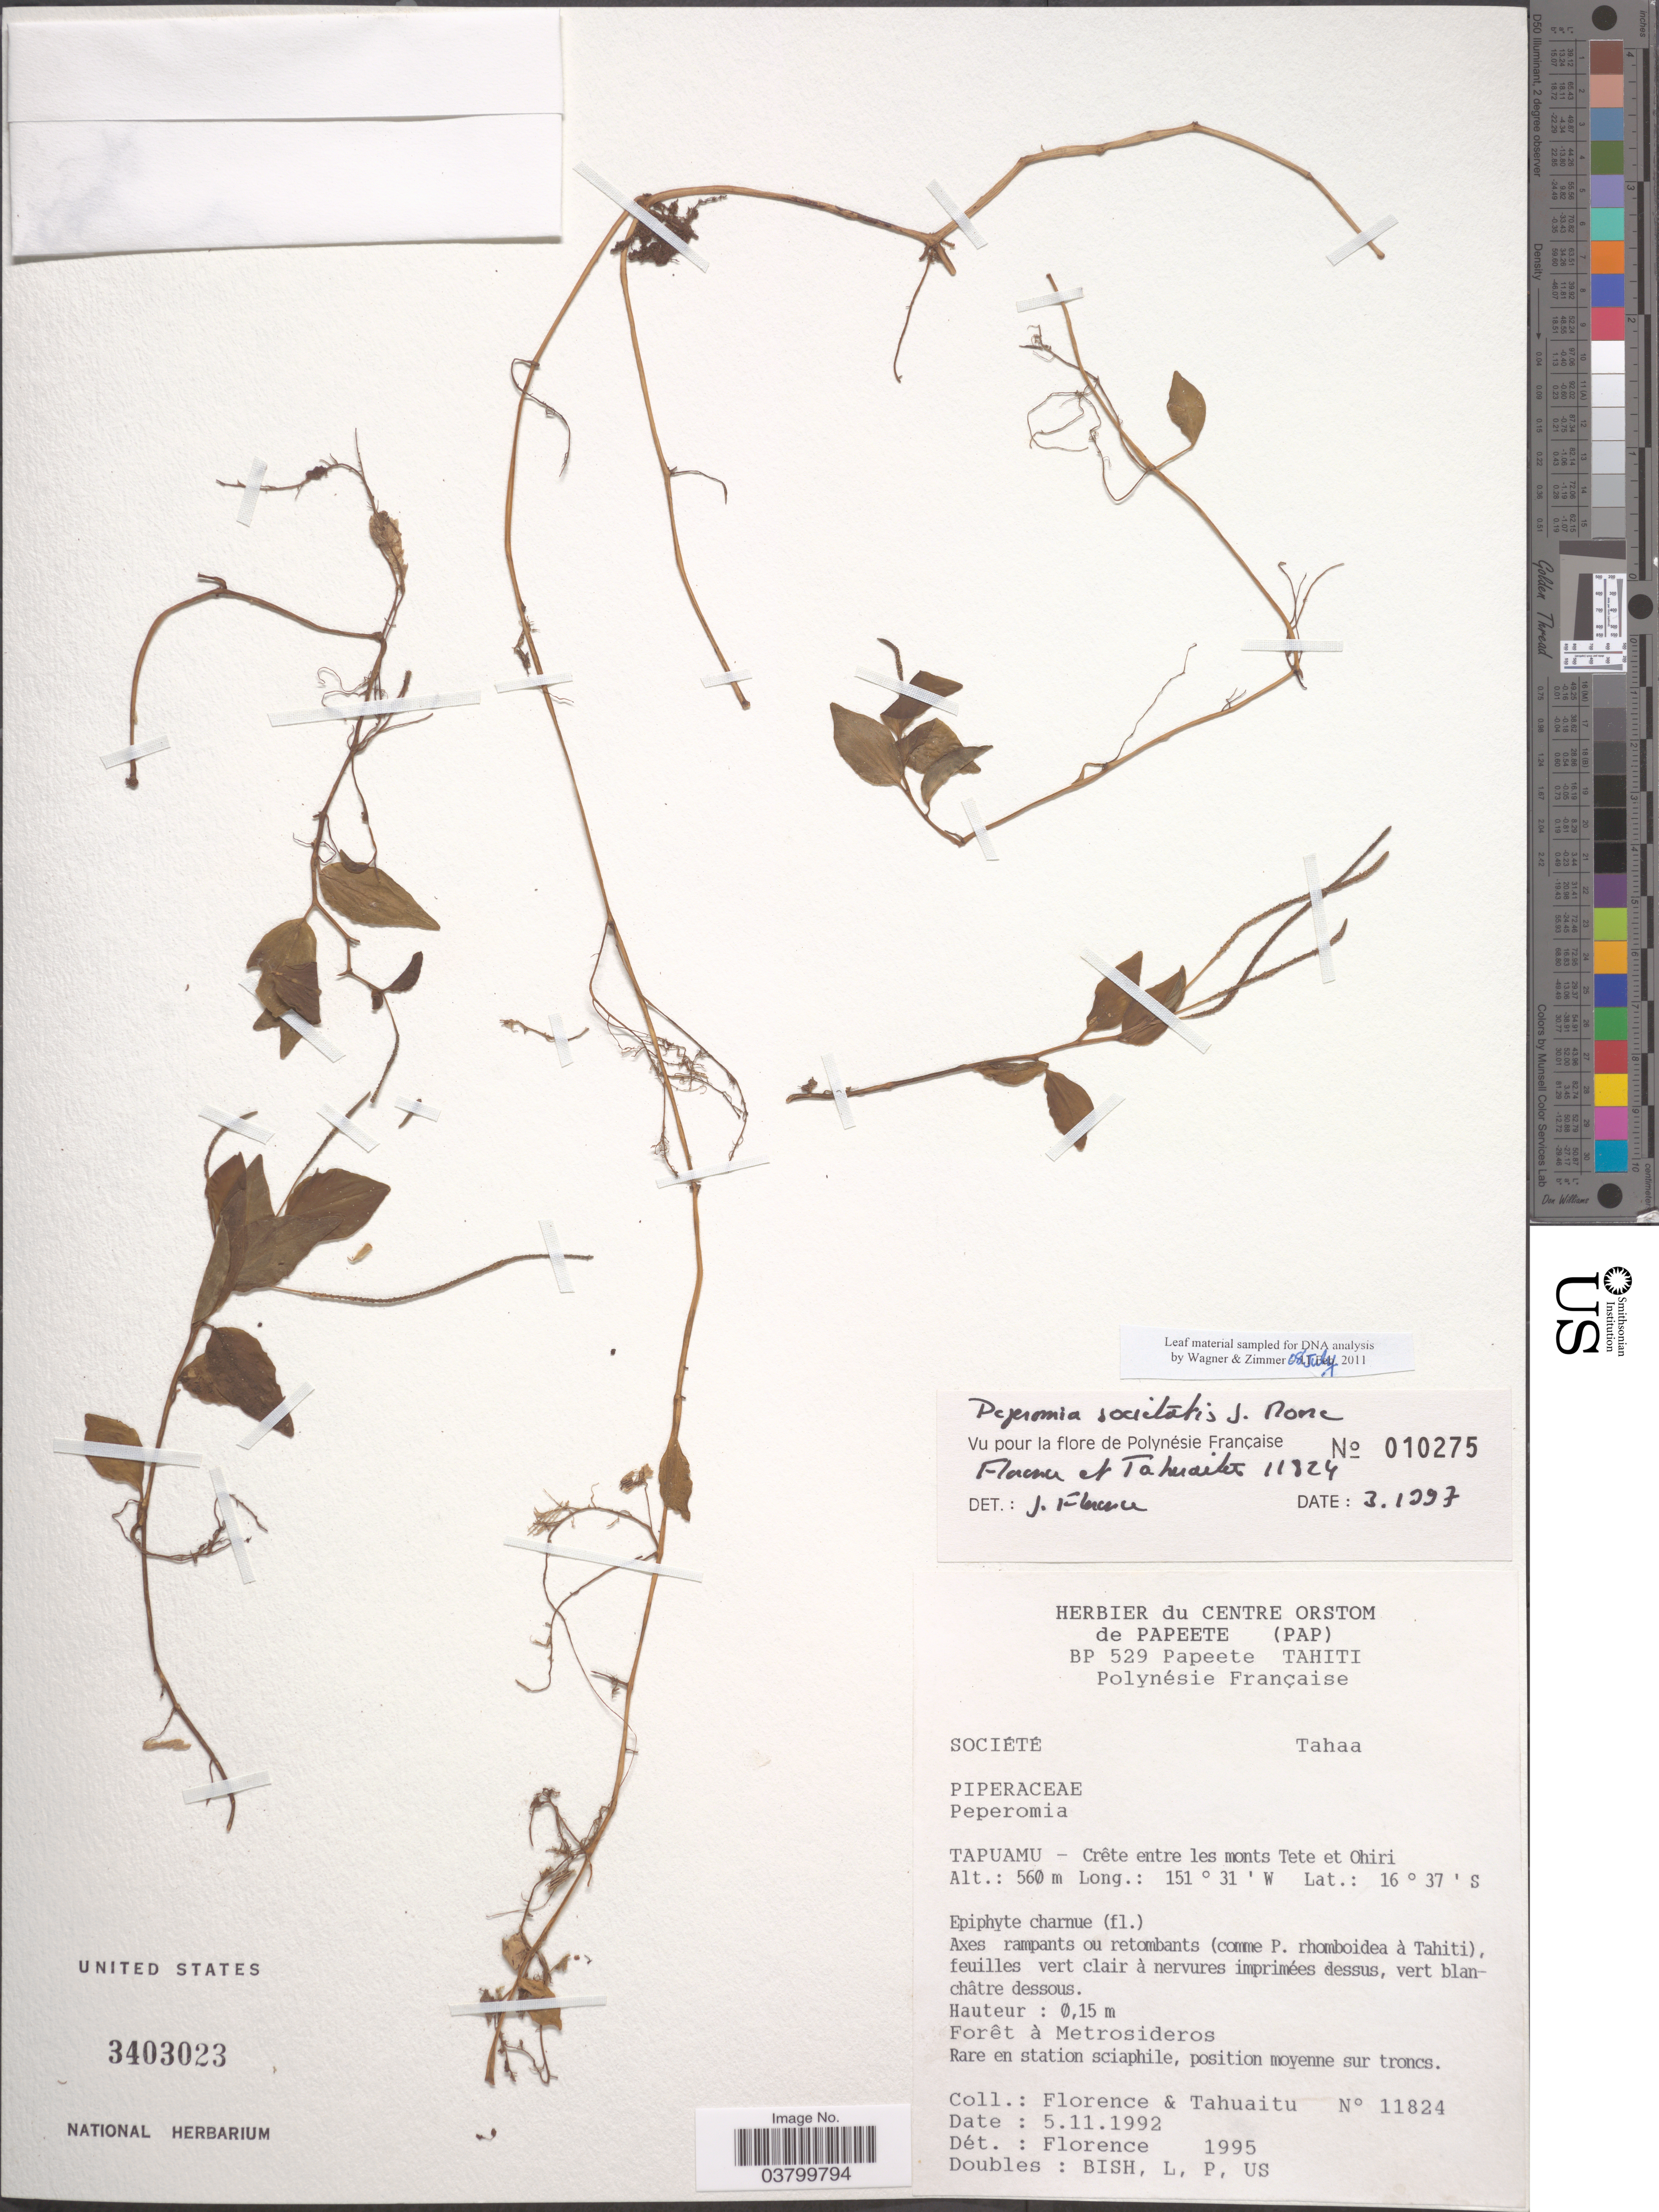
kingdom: Plantae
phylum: Tracheophyta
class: Magnoliopsida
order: Piperales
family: Piperaceae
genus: Peperomia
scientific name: Peperomia societatis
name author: J.W. Moore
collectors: -. Florence & -. Tahuaitu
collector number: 11824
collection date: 1992-11-05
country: French Polynesia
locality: Société. Tahaa. Tapuamu- Crête entre les monts Tete et Ohiri.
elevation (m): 560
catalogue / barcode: US 3403023